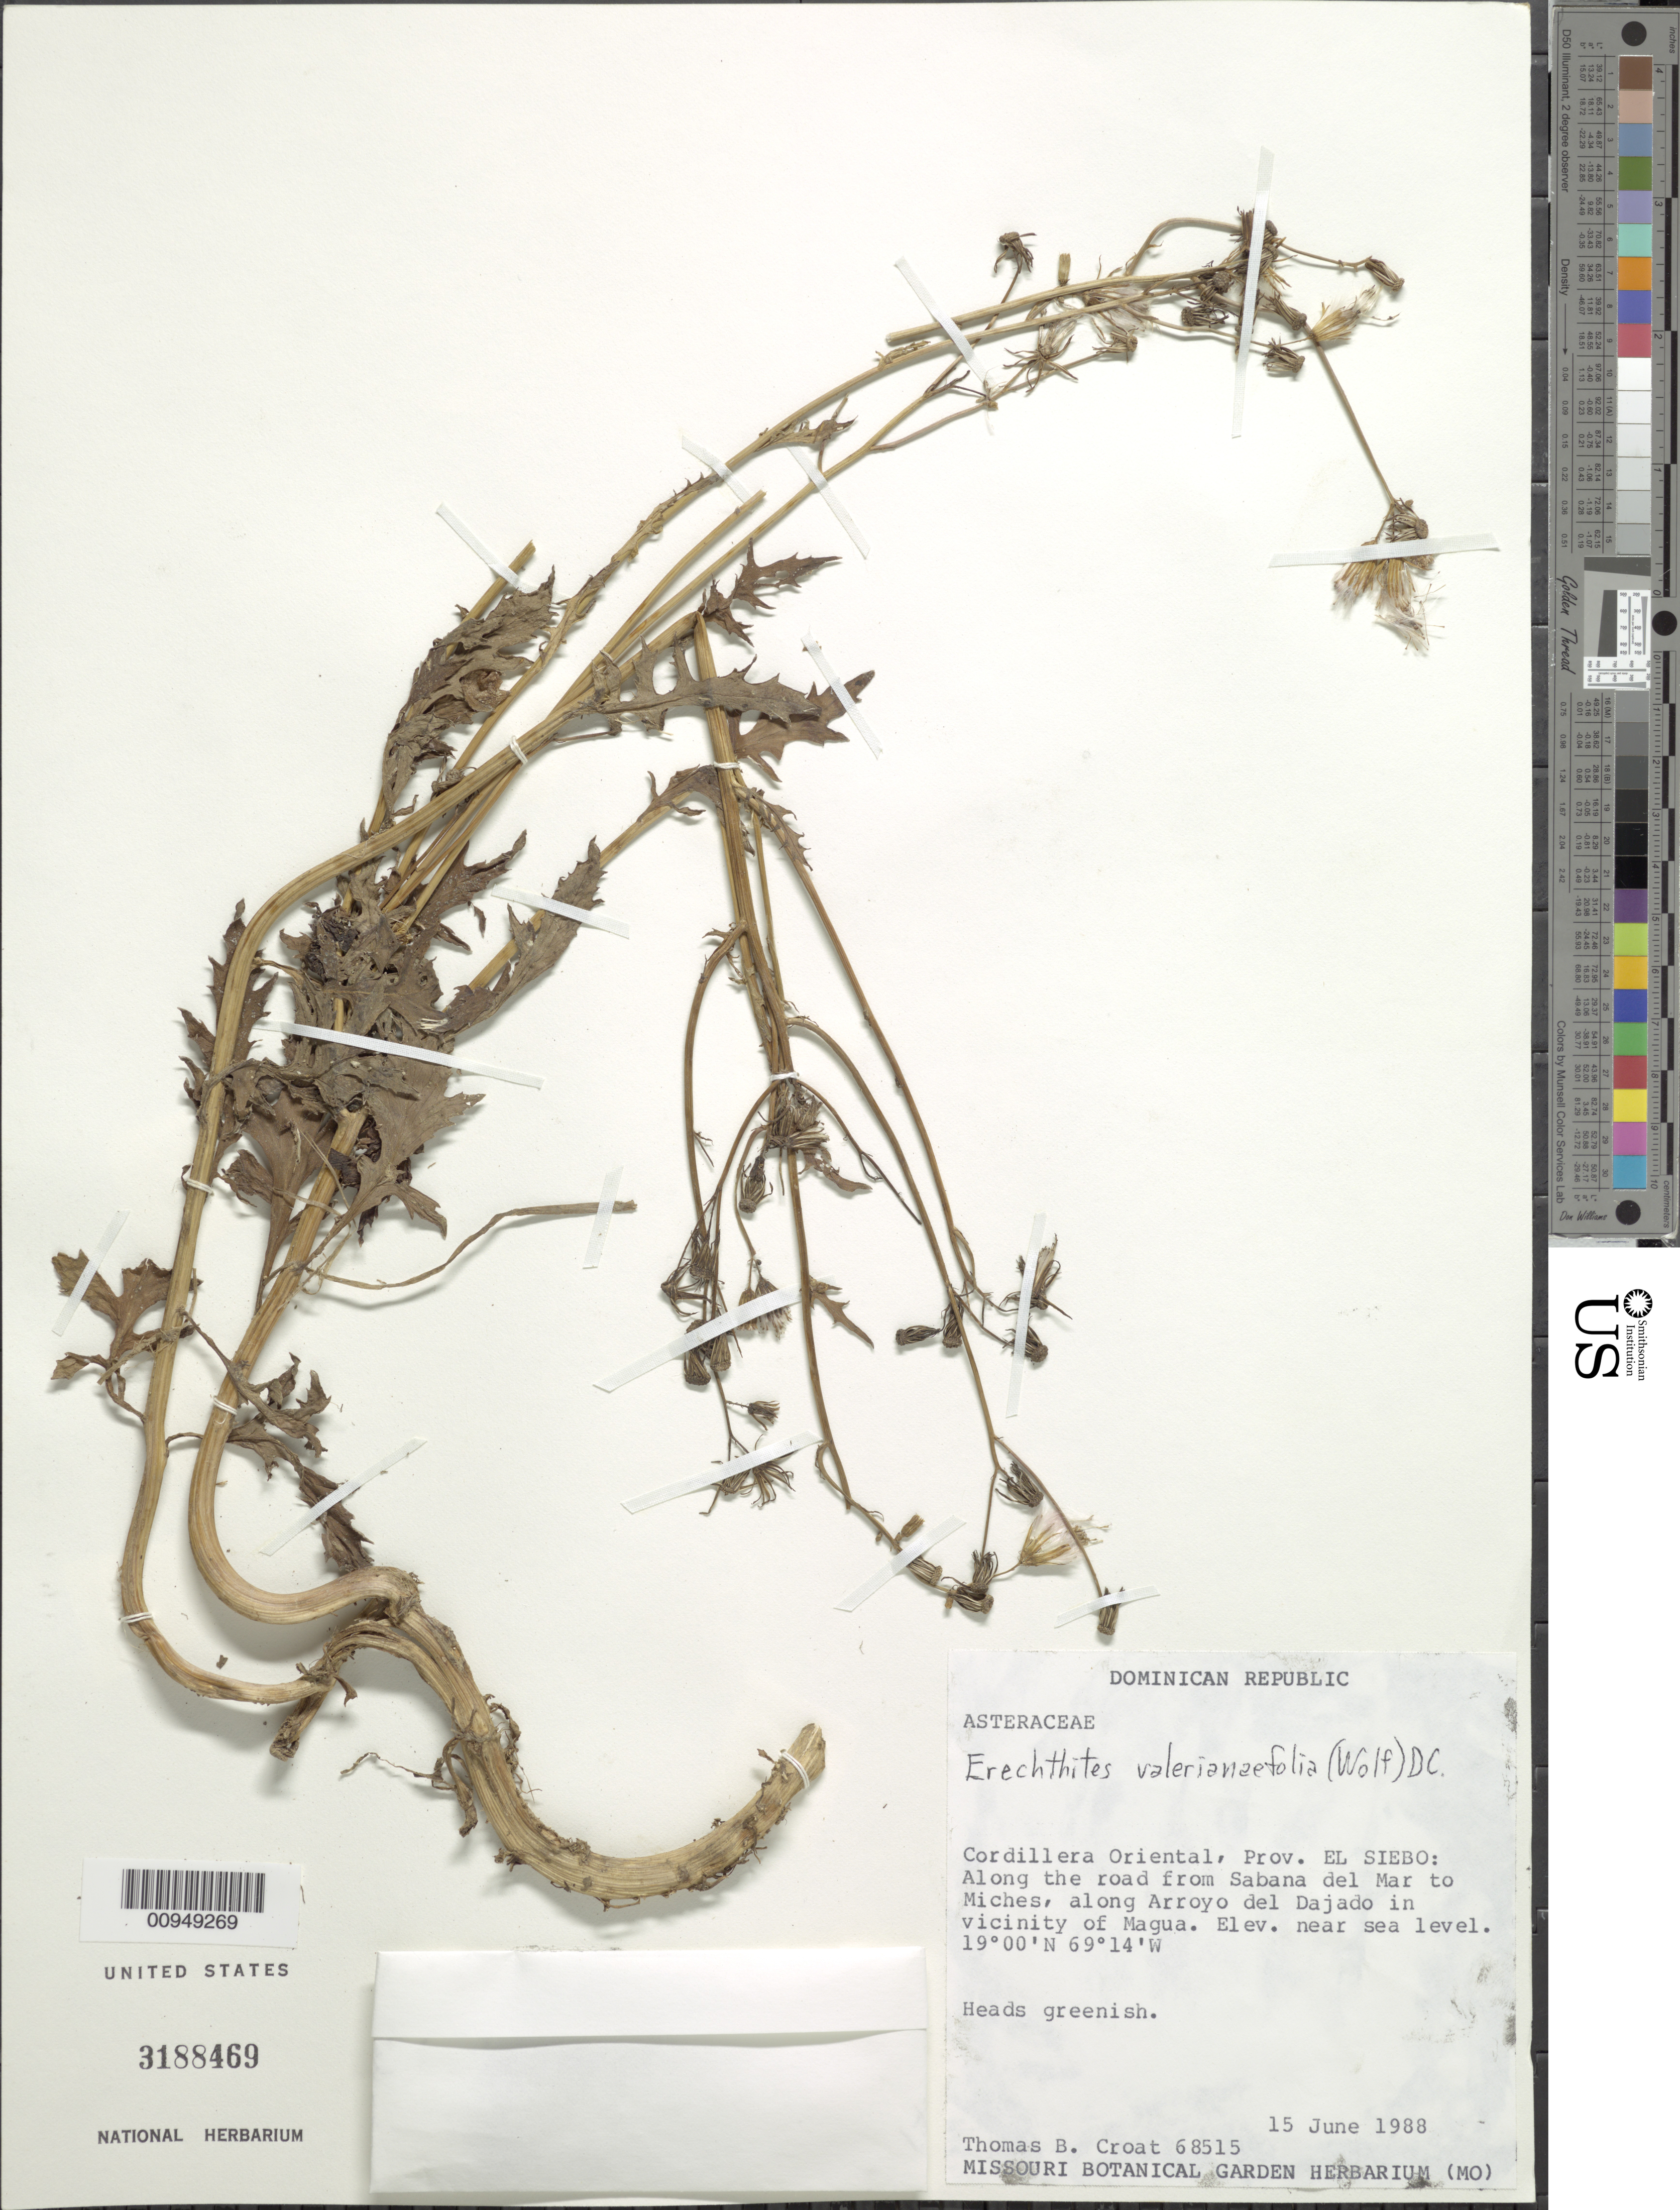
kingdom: Plantae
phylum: Tracheophyta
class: Magnoliopsida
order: Asterales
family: Asteraceae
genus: Erechtites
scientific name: Erechtites valerianifolius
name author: (Link ex Spreng.) DC.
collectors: T. B. Croat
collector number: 68515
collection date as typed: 15 Jun 1988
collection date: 1988-06-15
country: Dominican Republic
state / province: El Seibo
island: Hispaniola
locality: Cordillera Oriental, along the road from Sabana del Mar to Miches, along Arroyo del Dajado, in vicinity of Magua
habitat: Along road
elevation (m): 0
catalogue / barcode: US 3188469